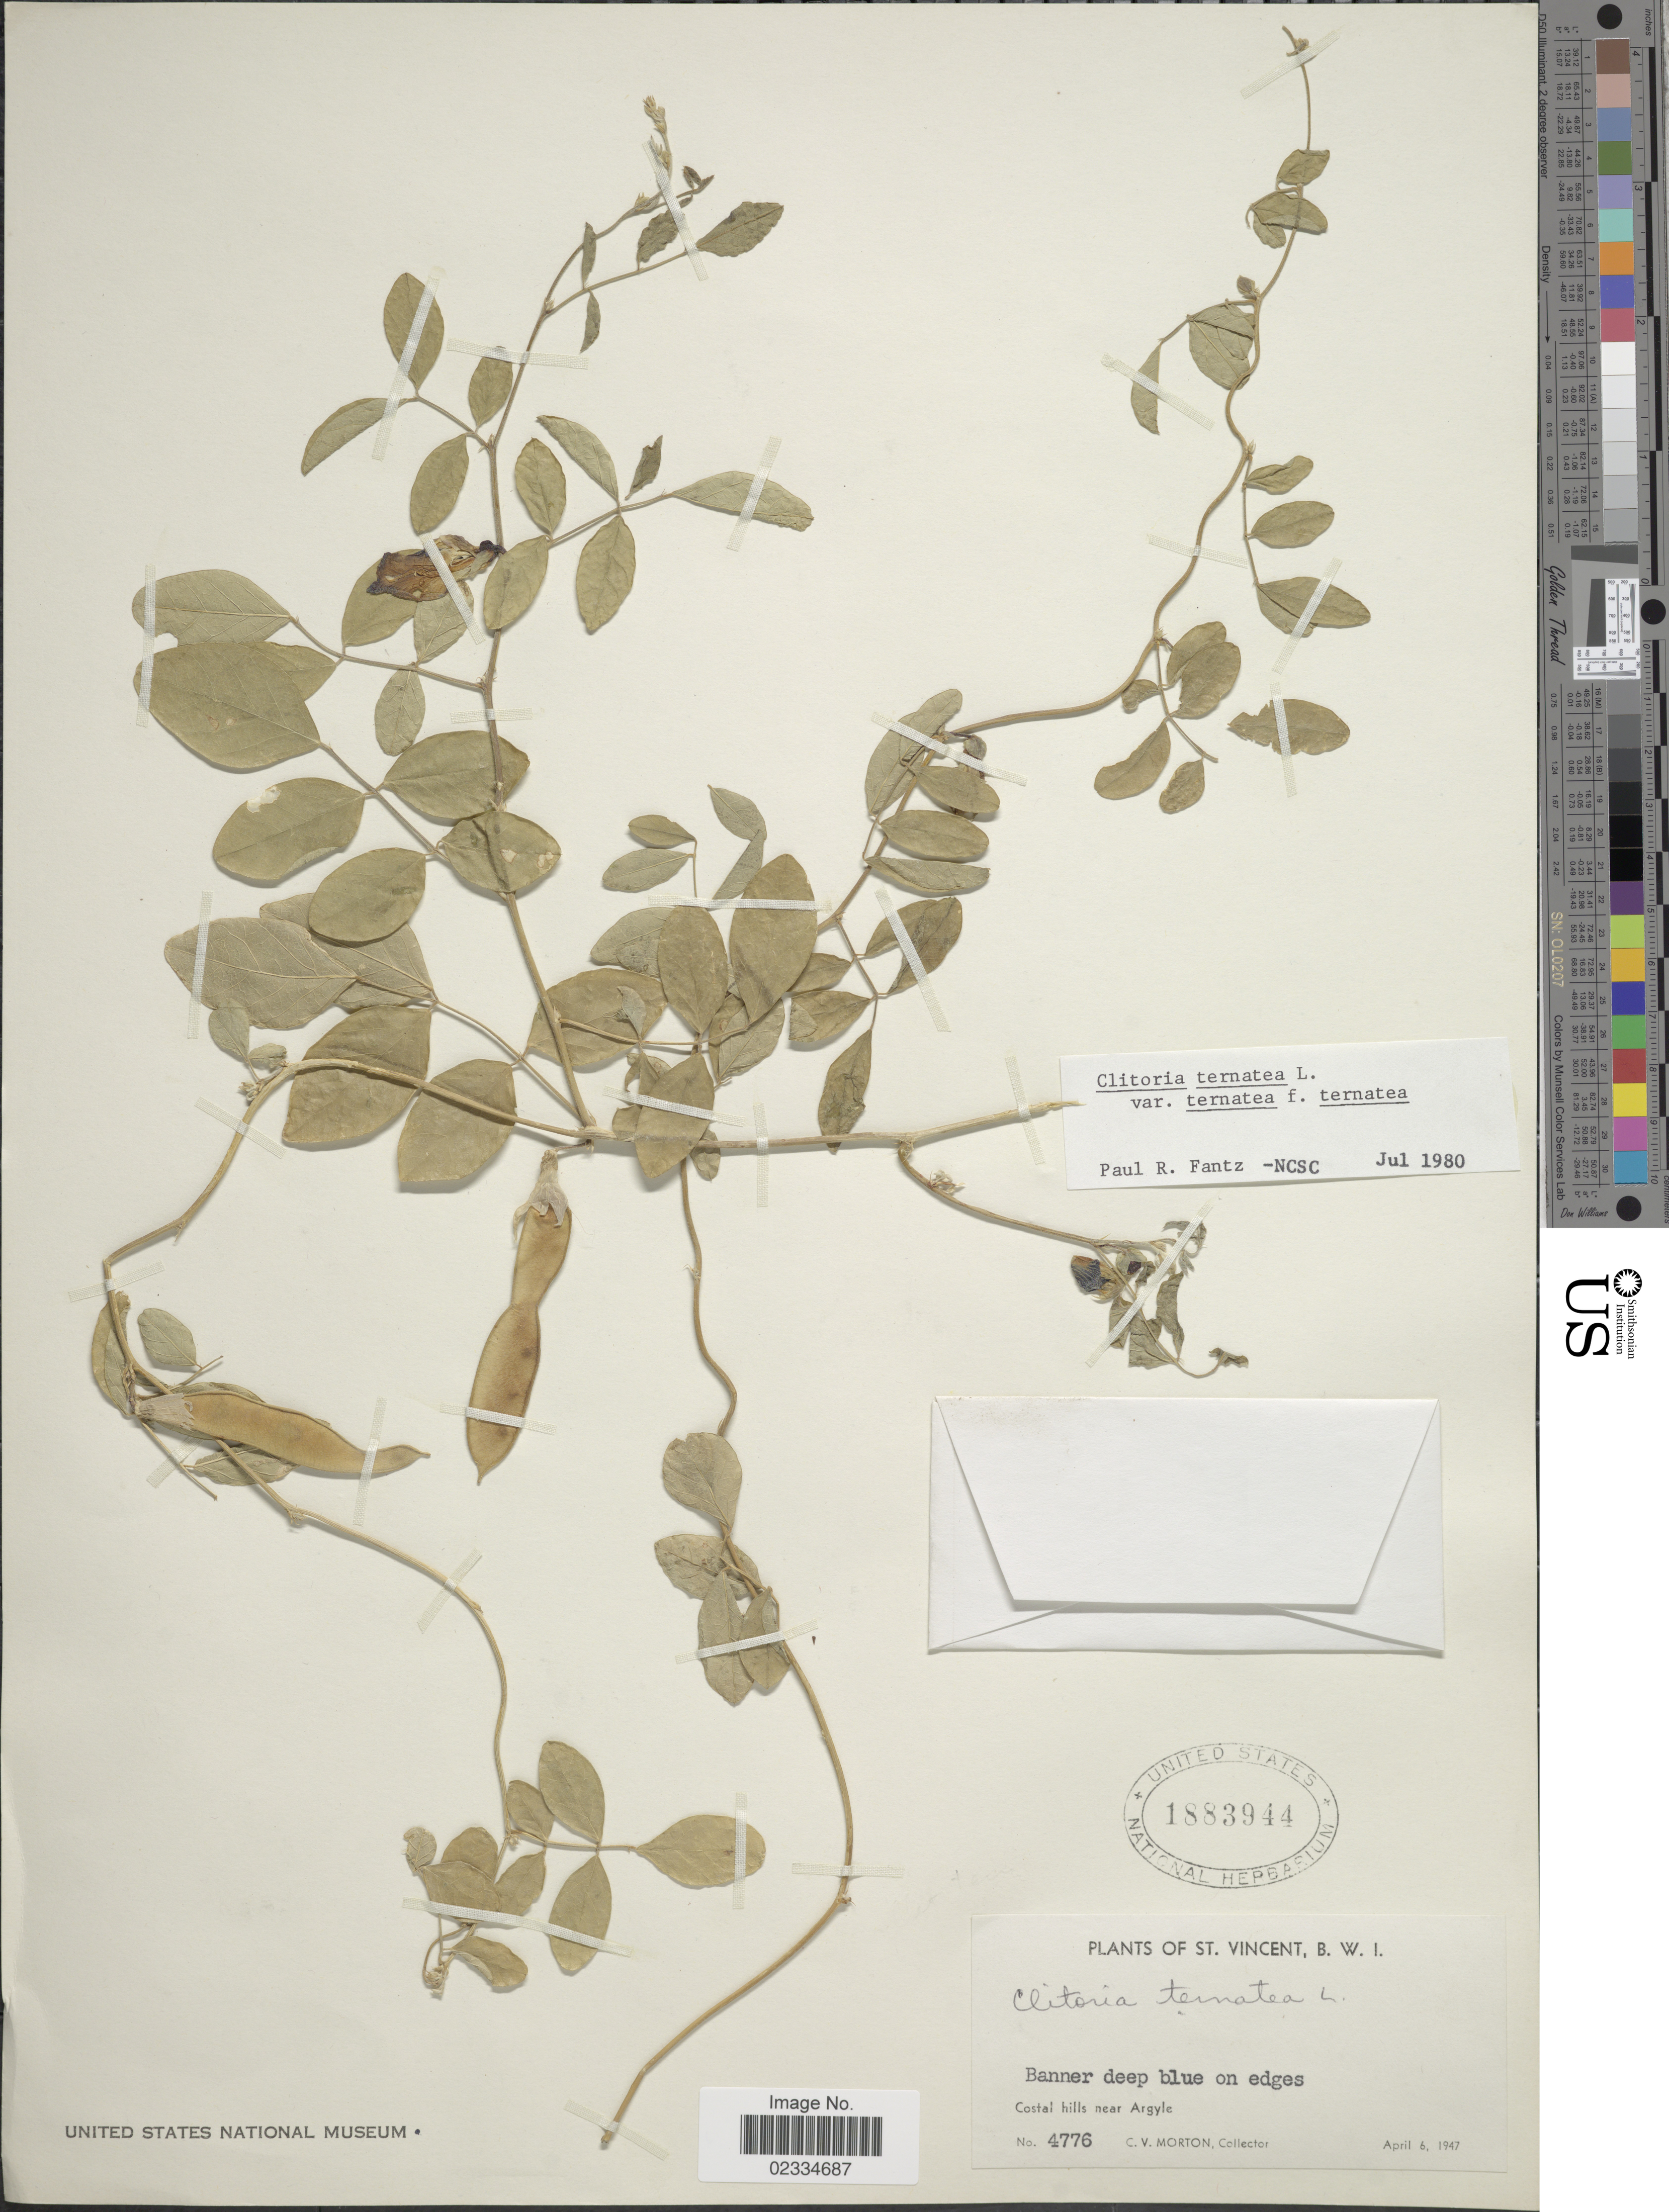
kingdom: Plantae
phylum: Tracheophyta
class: Magnoliopsida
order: Fabales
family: Fabaceae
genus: Clitoria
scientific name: Clitoria ternatea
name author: L.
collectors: C. V. Morton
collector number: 4776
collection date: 1947-04-06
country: St. Vincent - Grenadines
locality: St. Vincent, B.W.I., Coastal hills near Argyle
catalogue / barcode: US 1883944